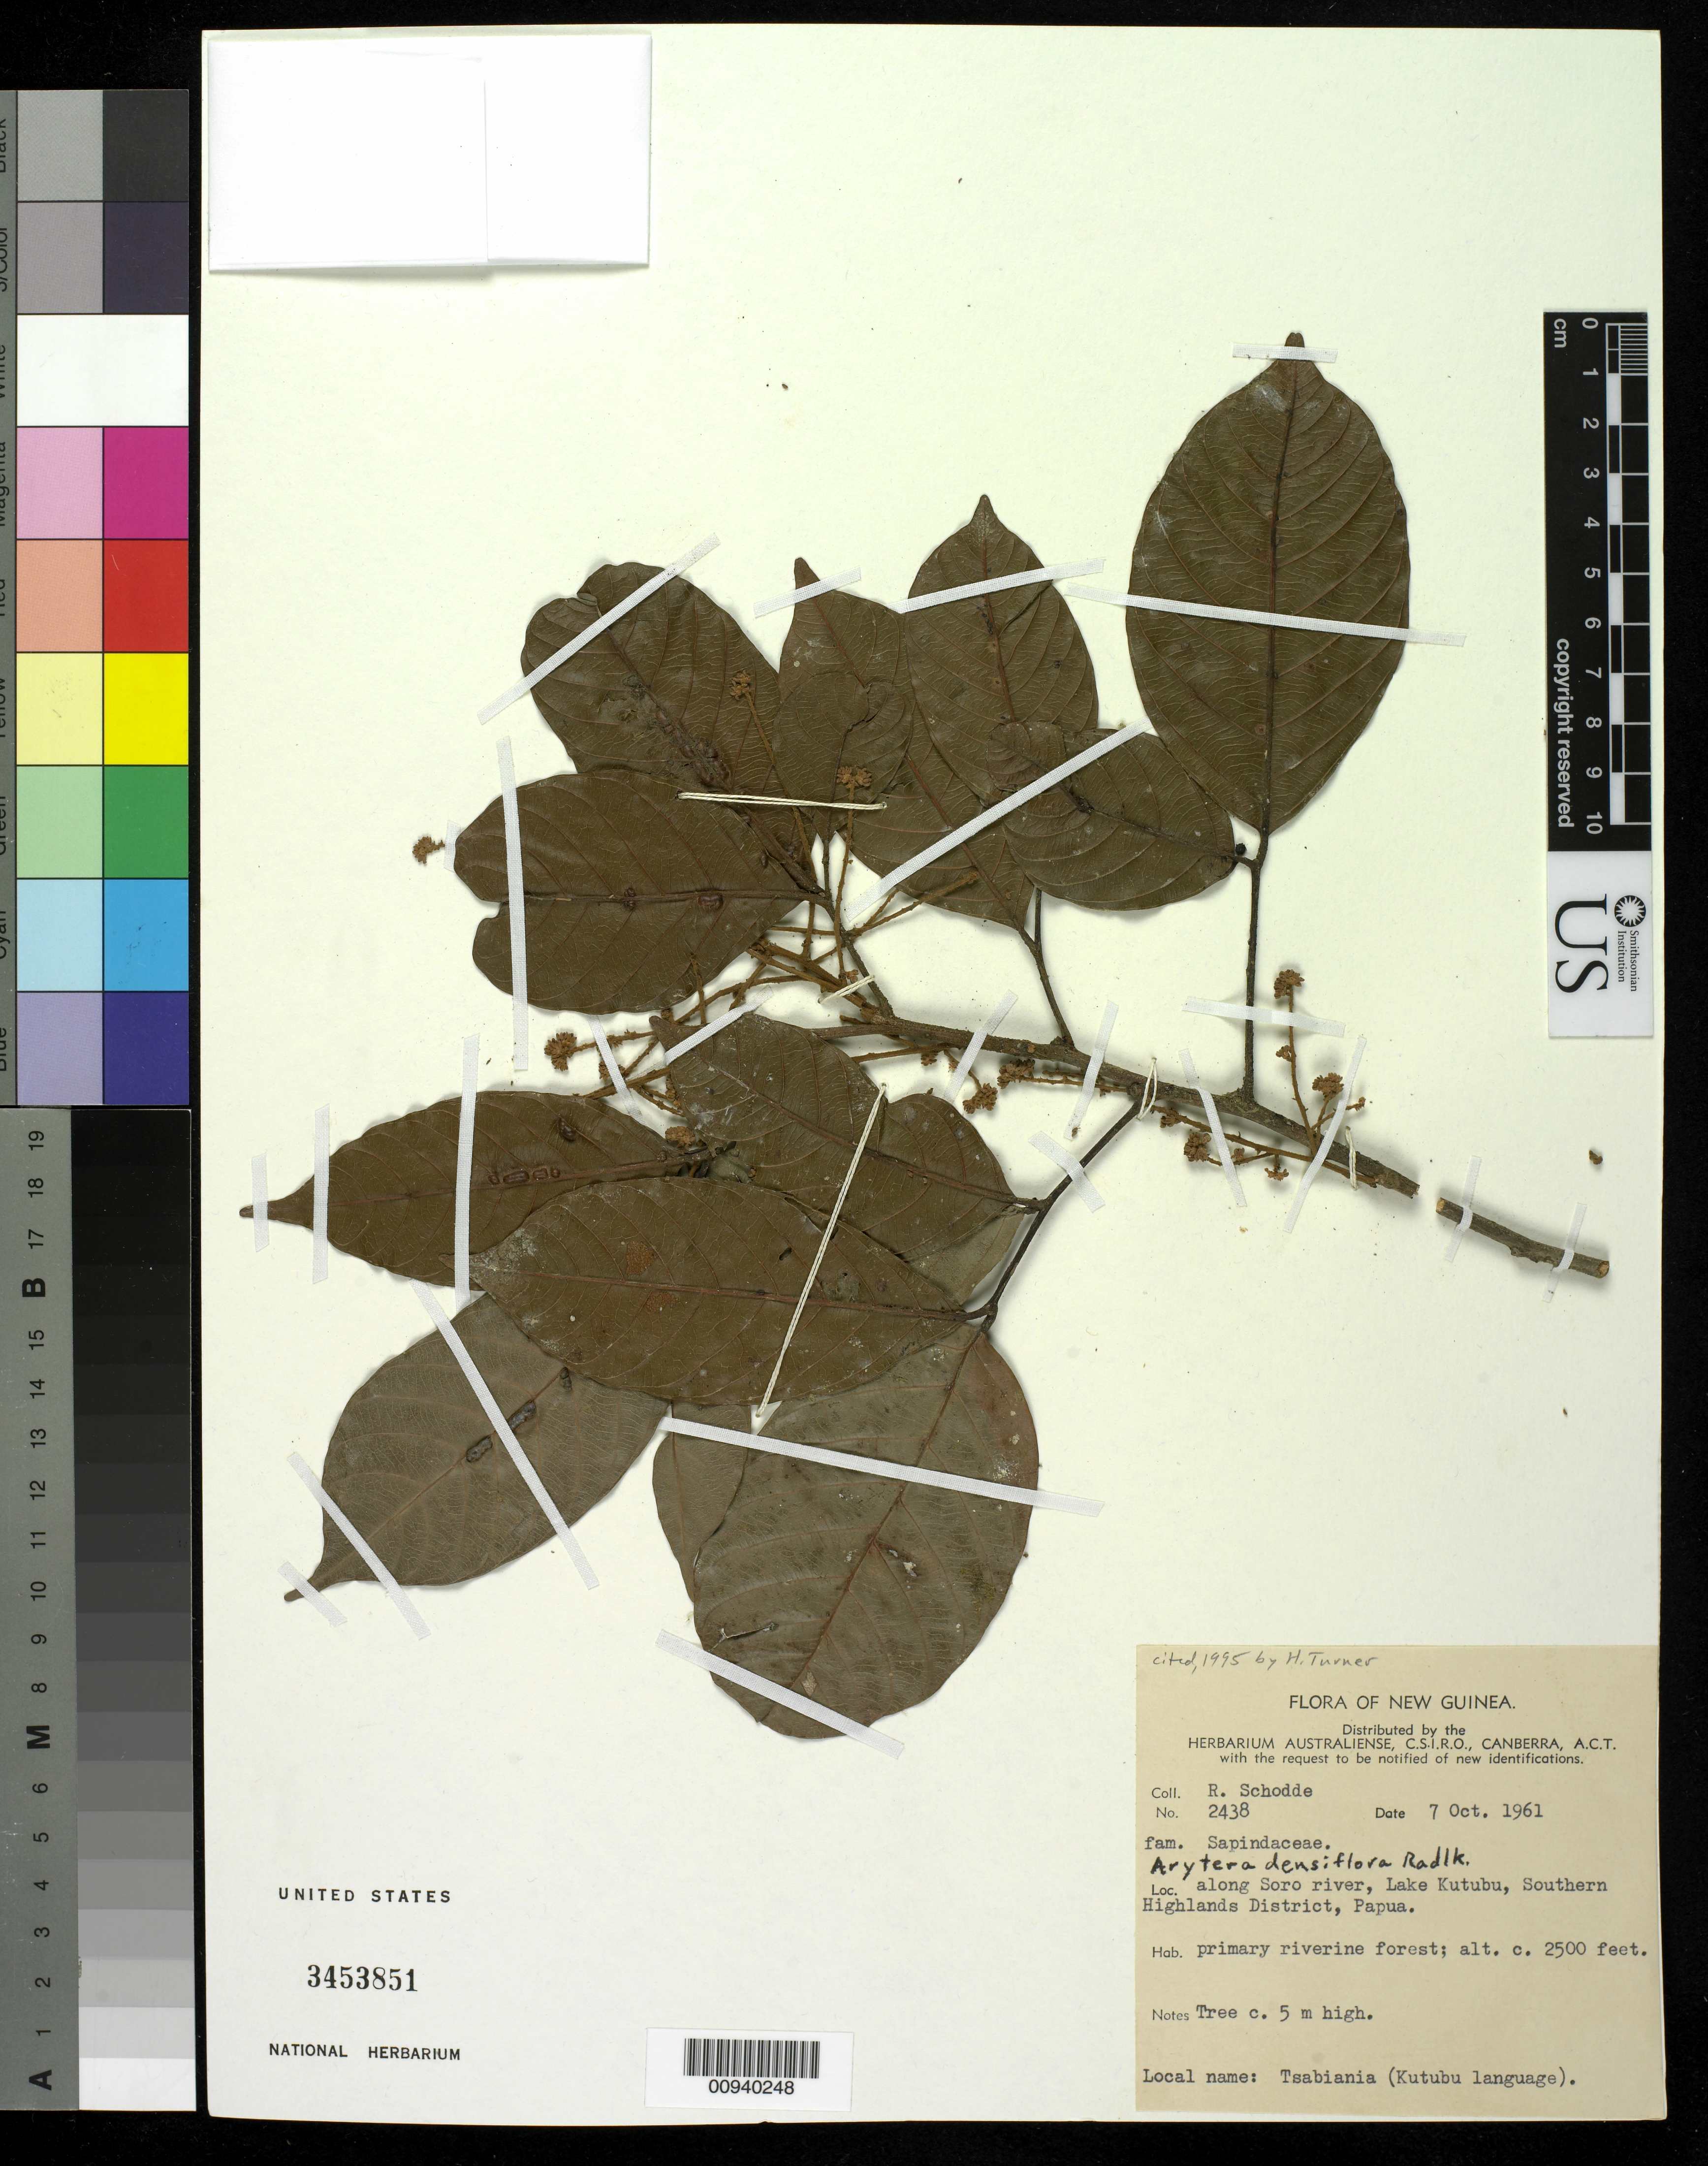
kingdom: Plantae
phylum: Tracheophyta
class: Magnoliopsida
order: Sapindales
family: Sapindaceae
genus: Arytera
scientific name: Arytera densiflora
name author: Radlk.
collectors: R. Schodde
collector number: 2438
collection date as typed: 07 Oct 1961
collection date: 1961-10-07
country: Papua New Guinea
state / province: Southern Highlands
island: New Guinea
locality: Along Soro River, Lake Kutubu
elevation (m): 762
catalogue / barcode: US 3453851